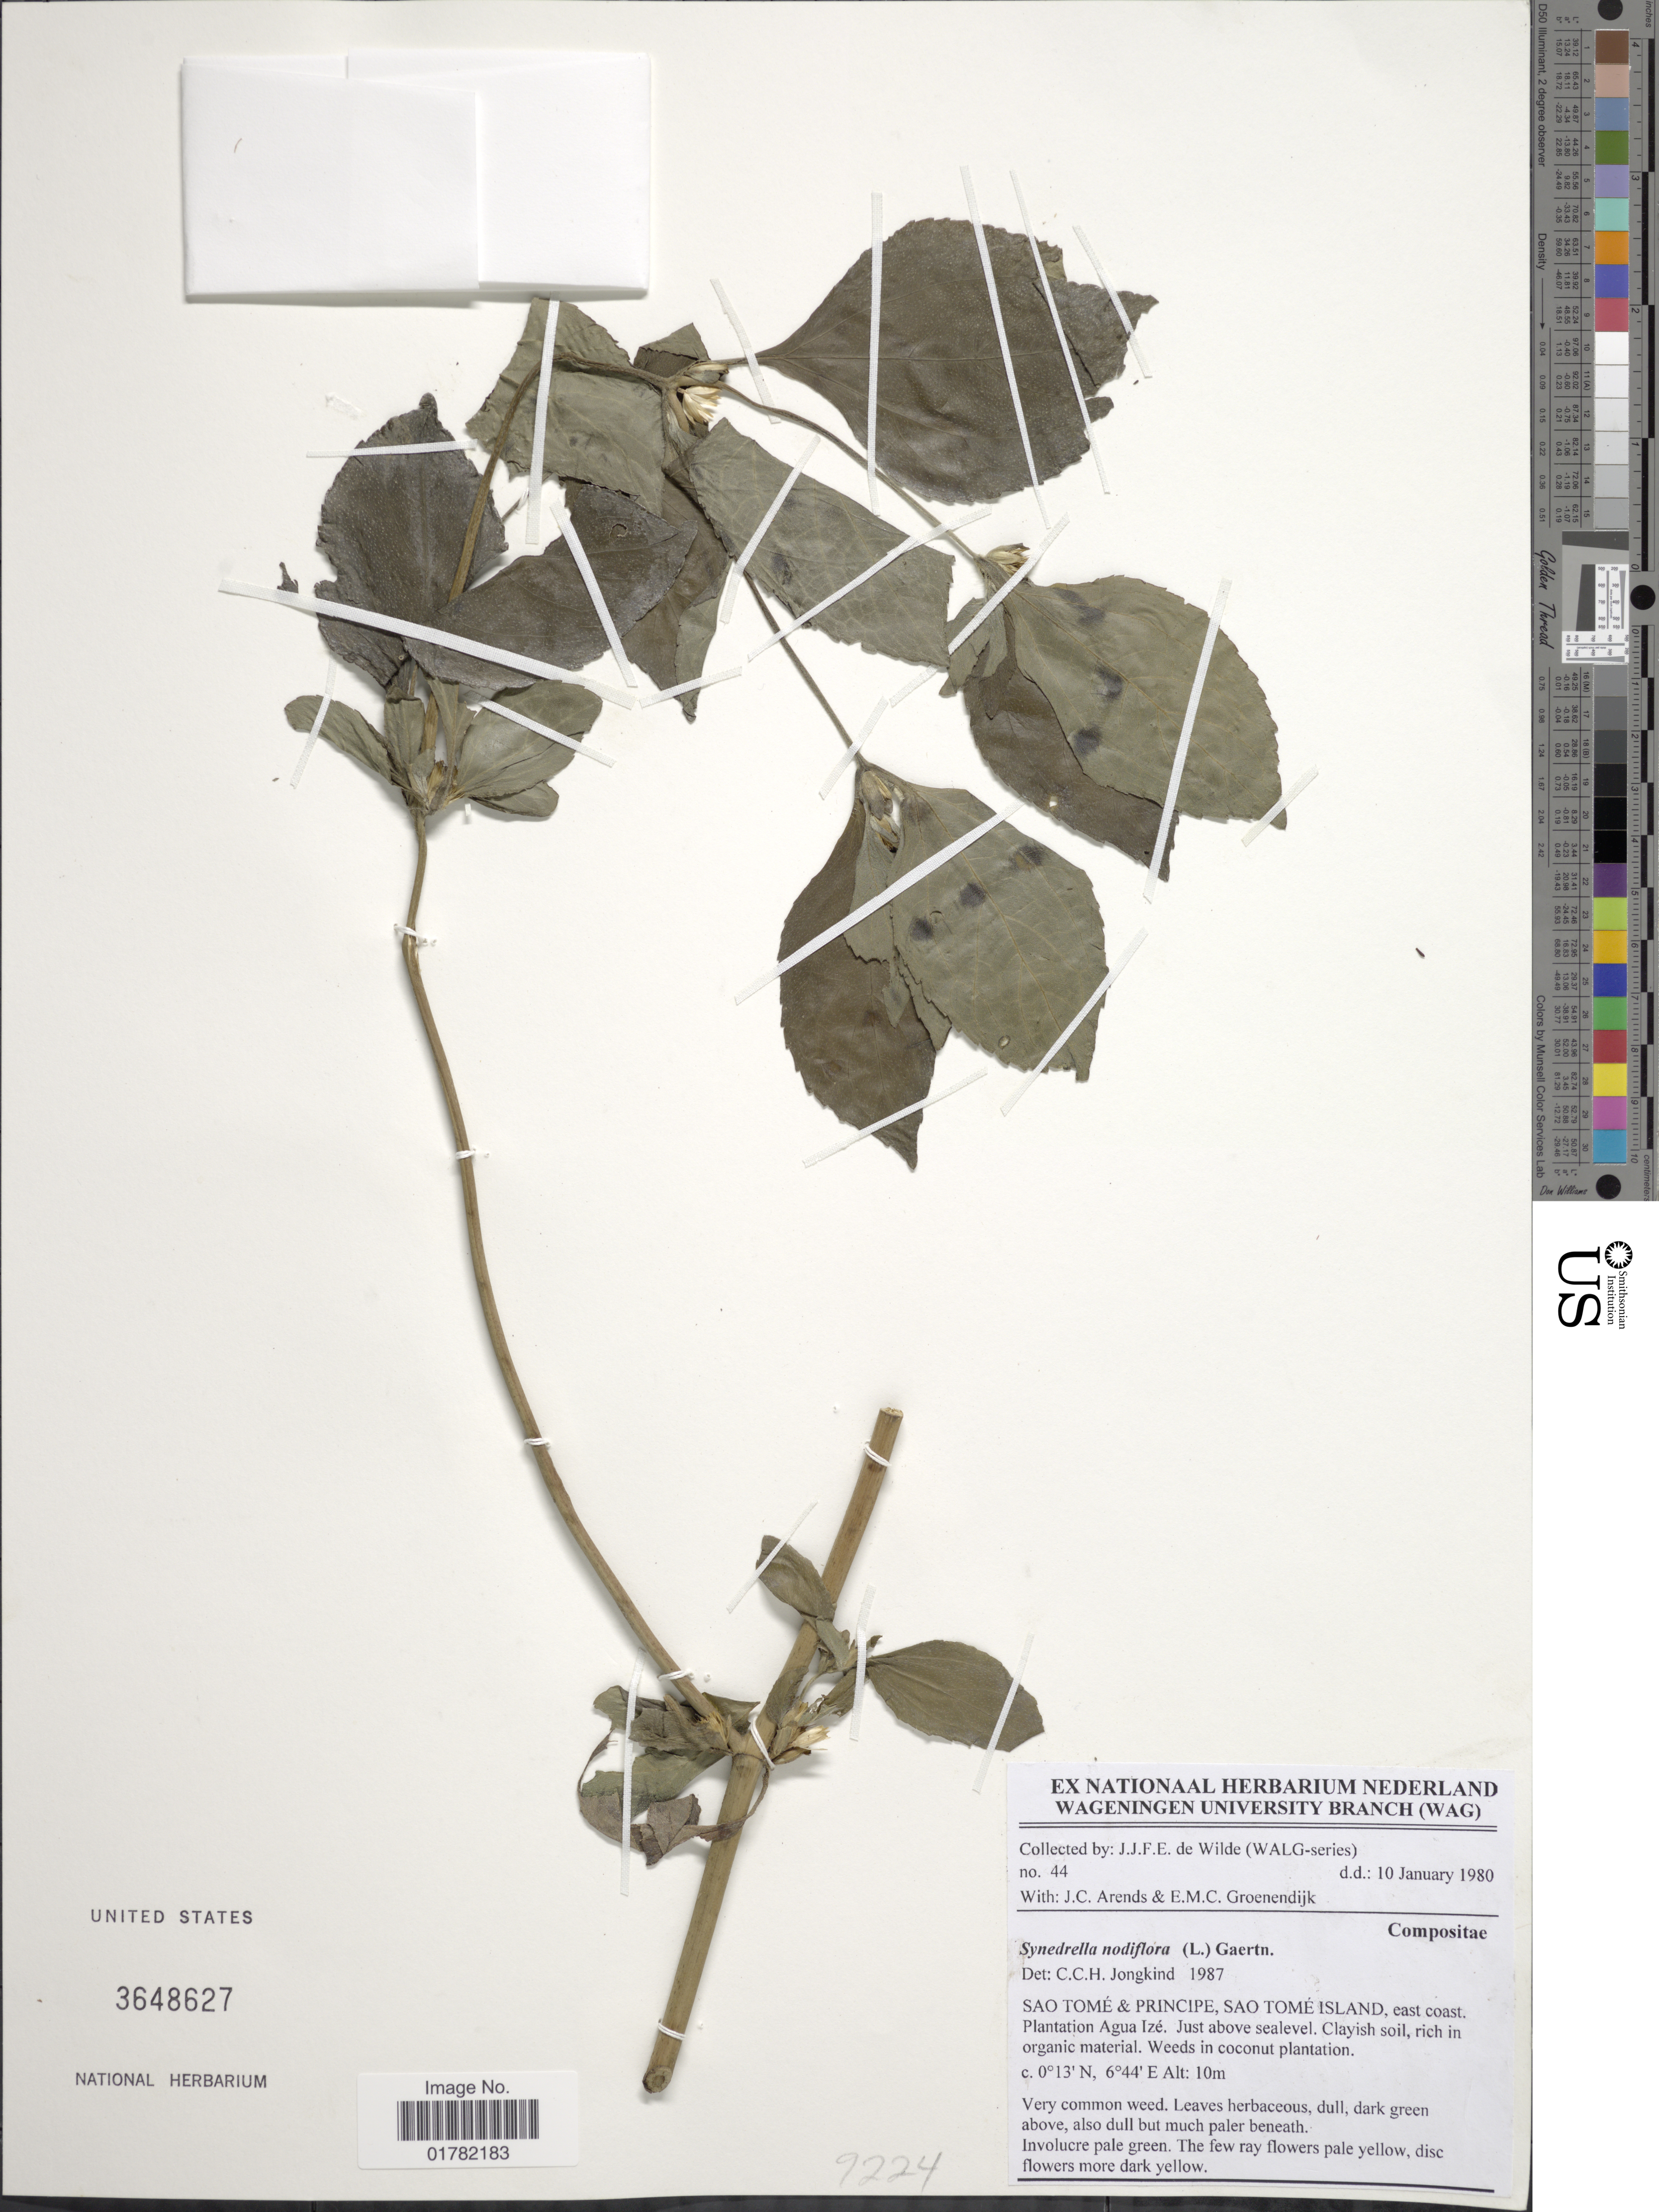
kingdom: Plantae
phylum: Tracheophyta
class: Magnoliopsida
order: Asterales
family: Asteraceae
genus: Synedrella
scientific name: Synedrella nodiflora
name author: (L.) Gaertn.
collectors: J.J. de Wilde, J. Arends & E. Groenendijk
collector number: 44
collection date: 1980-01-10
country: São Tomé and Principe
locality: Sao Tomé Island, east coast. Plantation Agua Izé. Just above sealevel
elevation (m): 10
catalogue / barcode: US 3648627